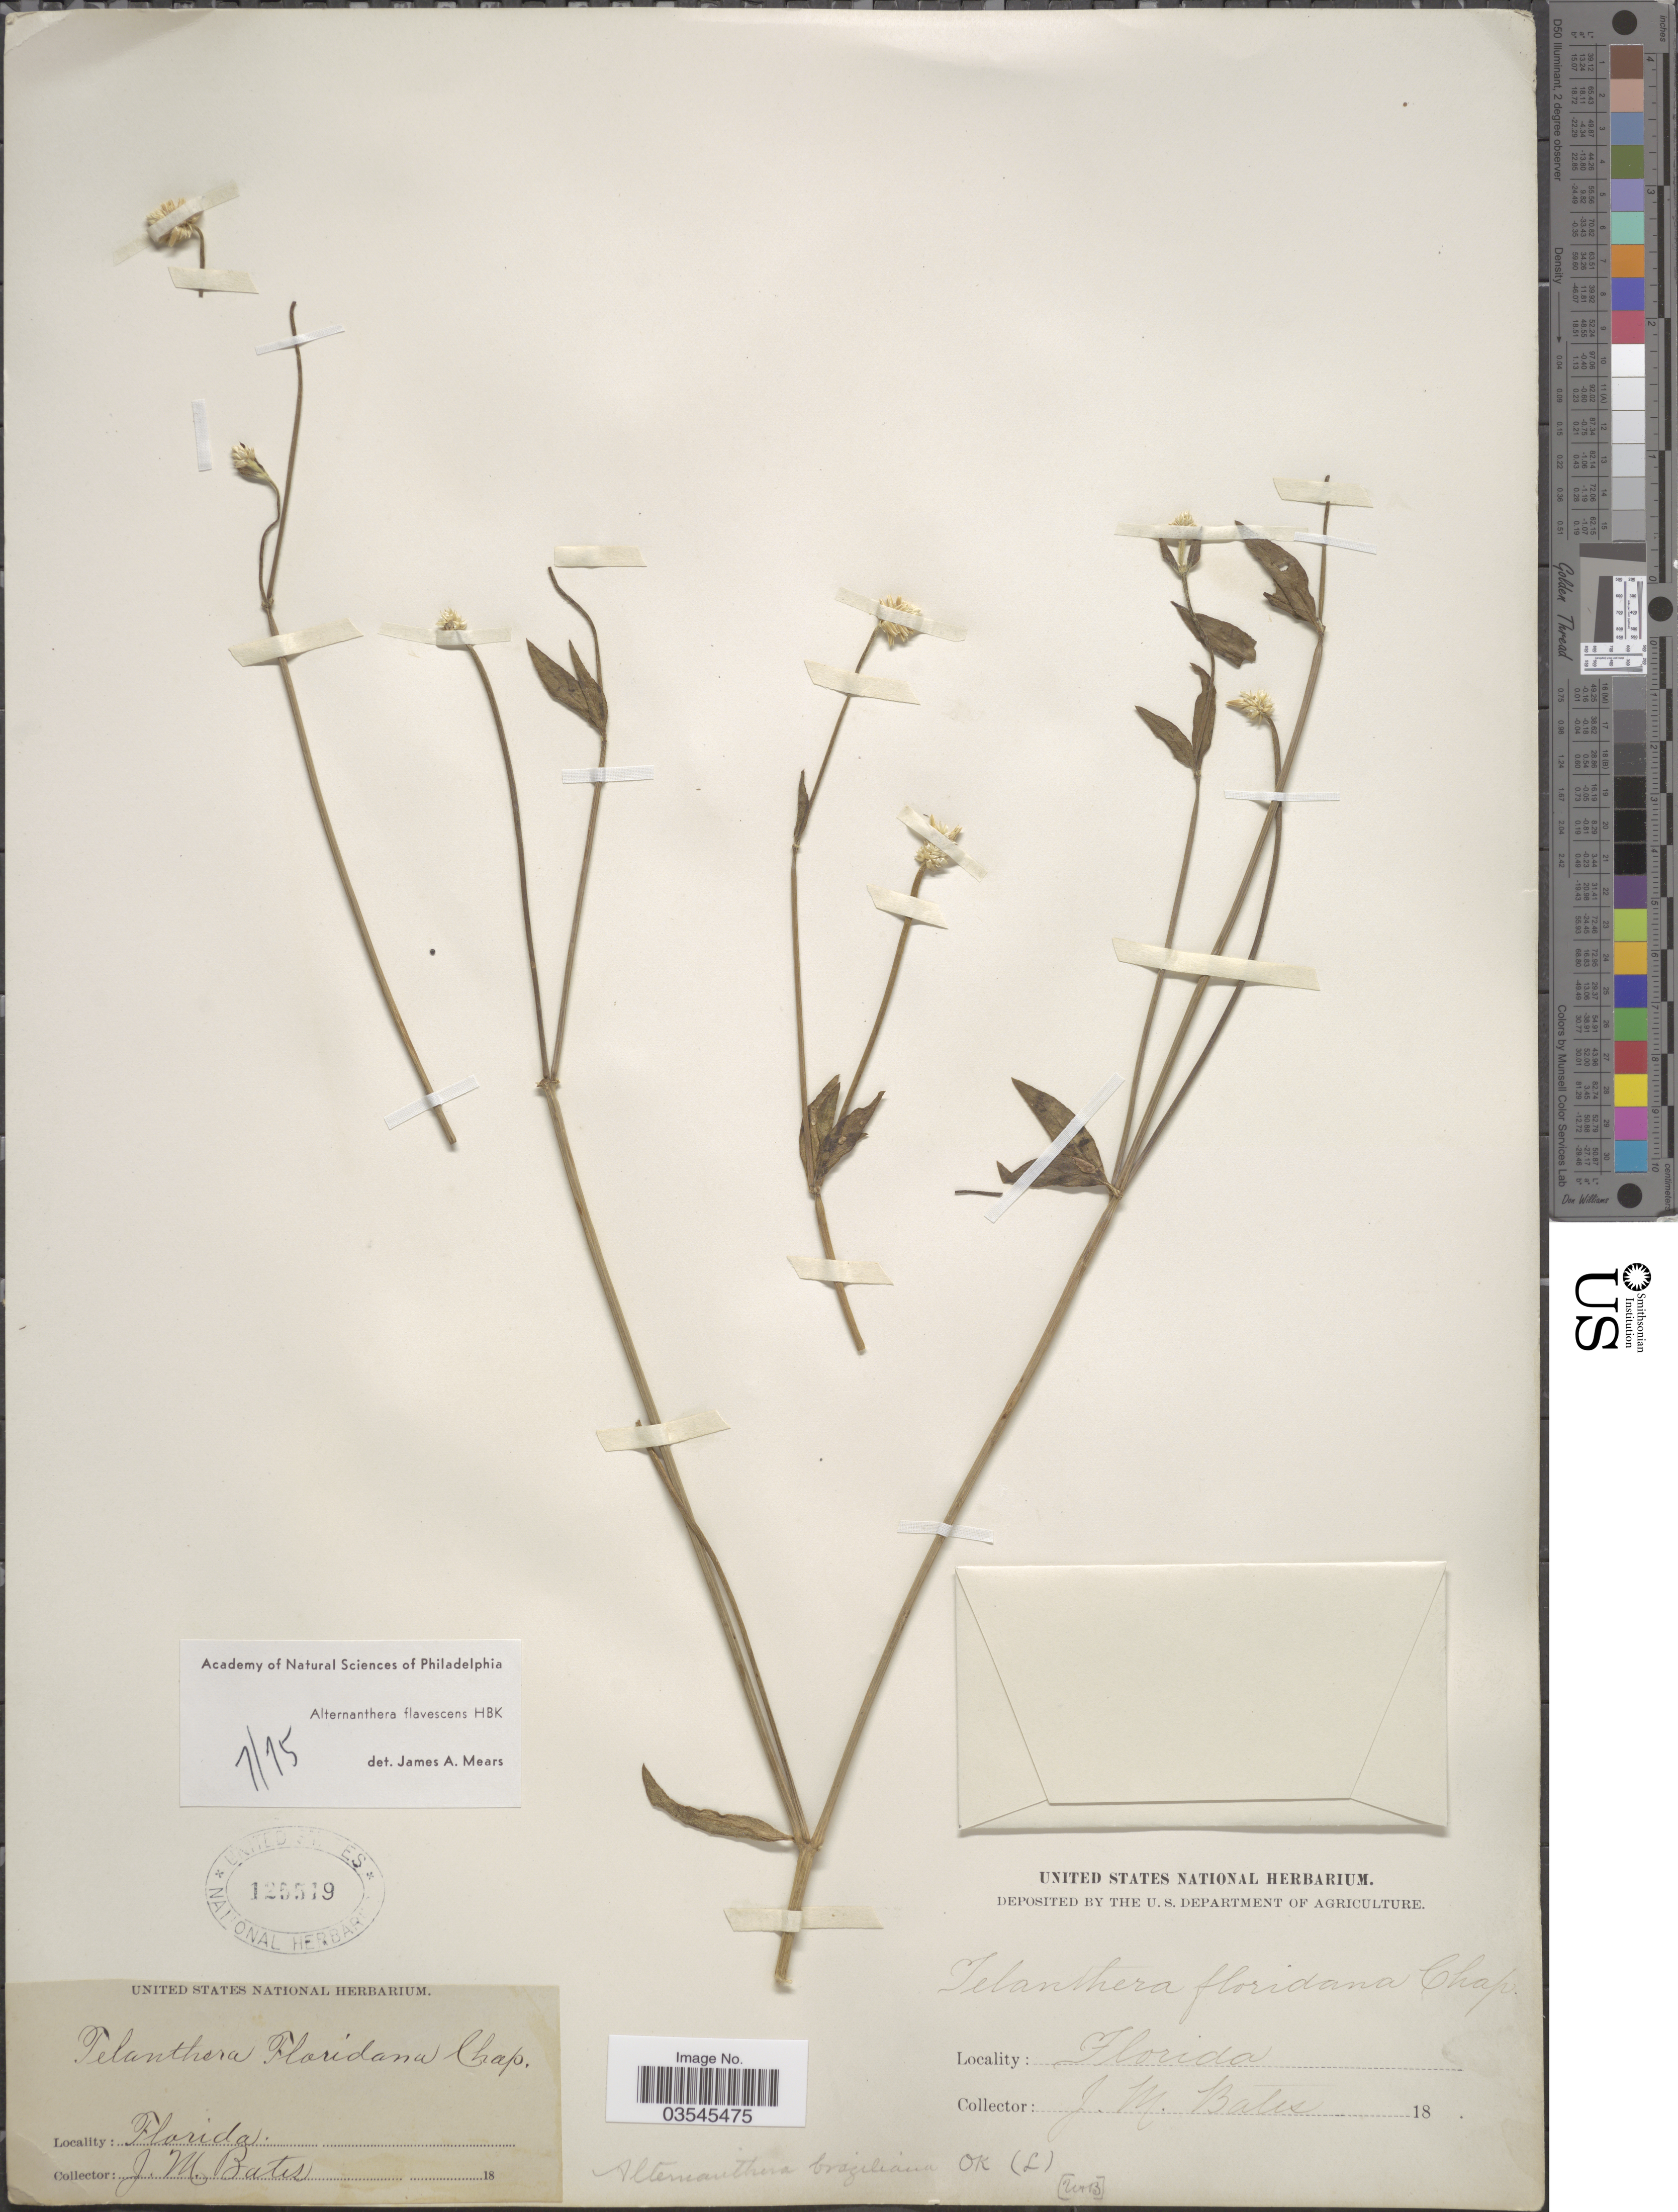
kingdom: Plantae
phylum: Tracheophyta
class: Magnoliopsida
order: Caryophyllales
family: Amaranthaceae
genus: Alternanthera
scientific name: Alternanthera flavescens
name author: Kunth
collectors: J. Bates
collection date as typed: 18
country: United States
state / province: Florida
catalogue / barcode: US 125519